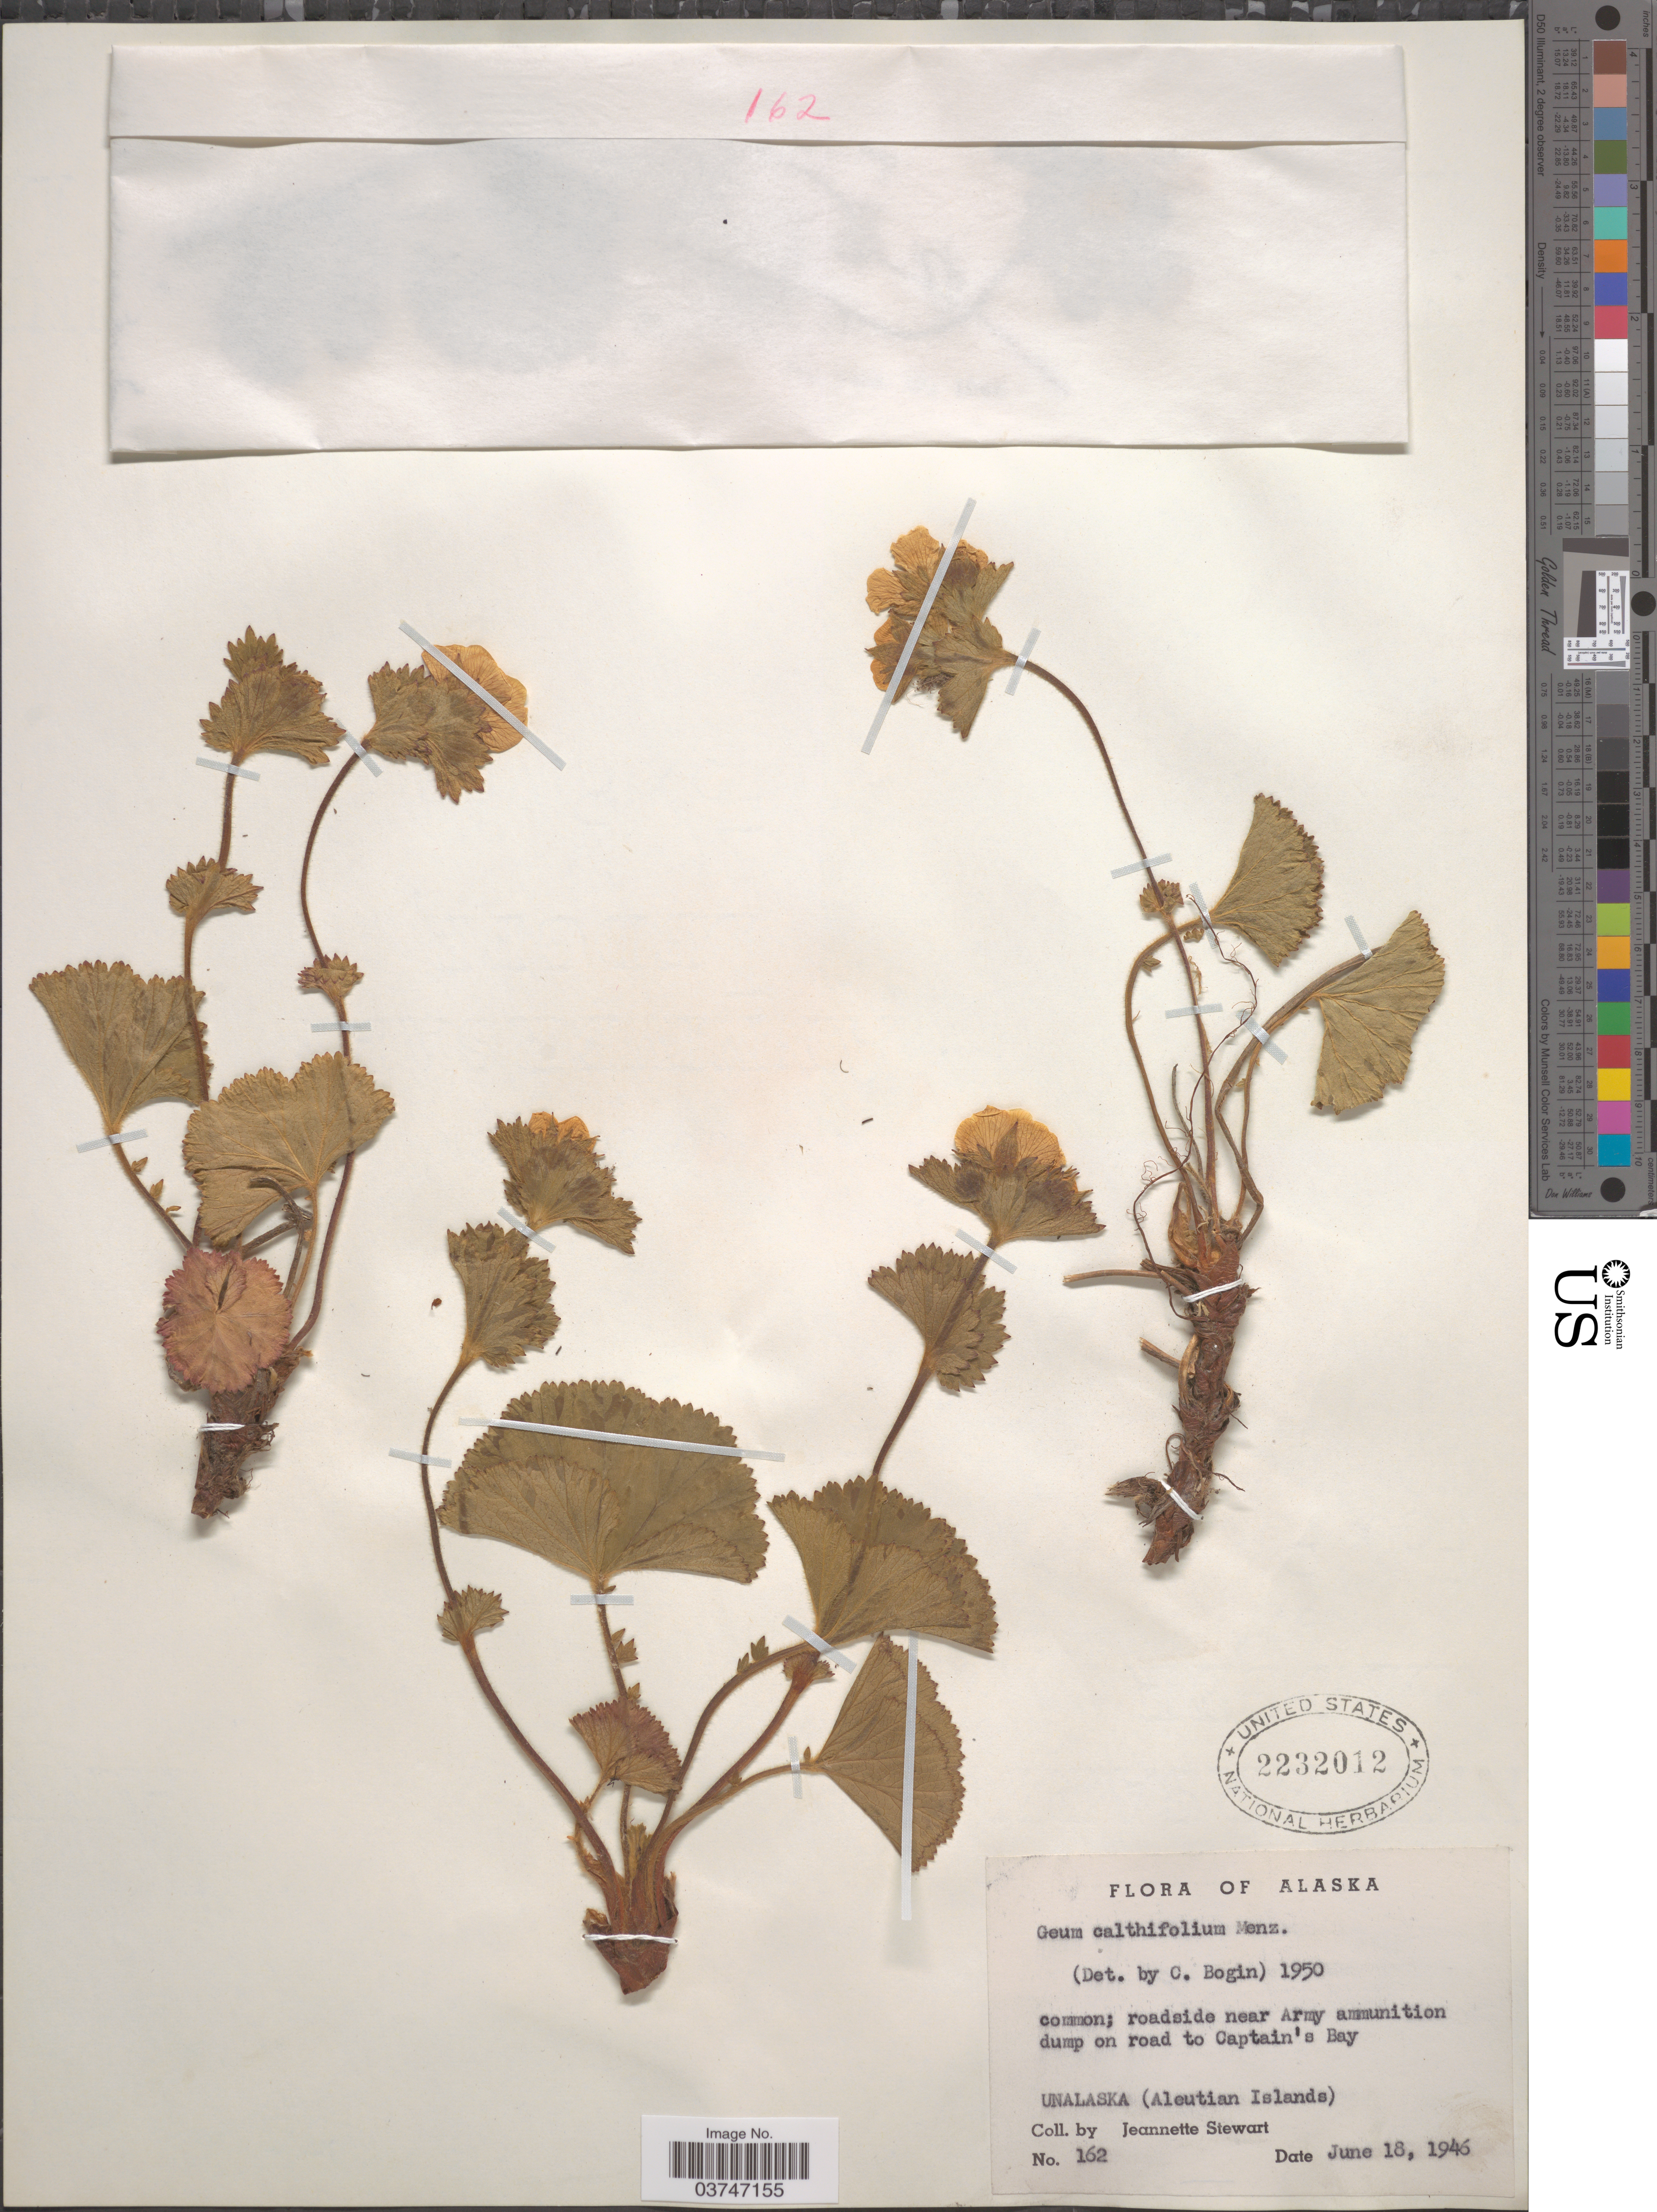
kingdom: Plantae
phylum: Tracheophyta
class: Magnoliopsida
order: Rosales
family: Rosaceae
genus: Geum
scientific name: Geum calthifolium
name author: Menzies ex Sm.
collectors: J. Stewart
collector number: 162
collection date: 1946-06-18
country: United States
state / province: Alaska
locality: Roadside near Army ammunition dump on road to Captain's Bay. Unalaska (Aleutian Islands).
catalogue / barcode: US 2232012